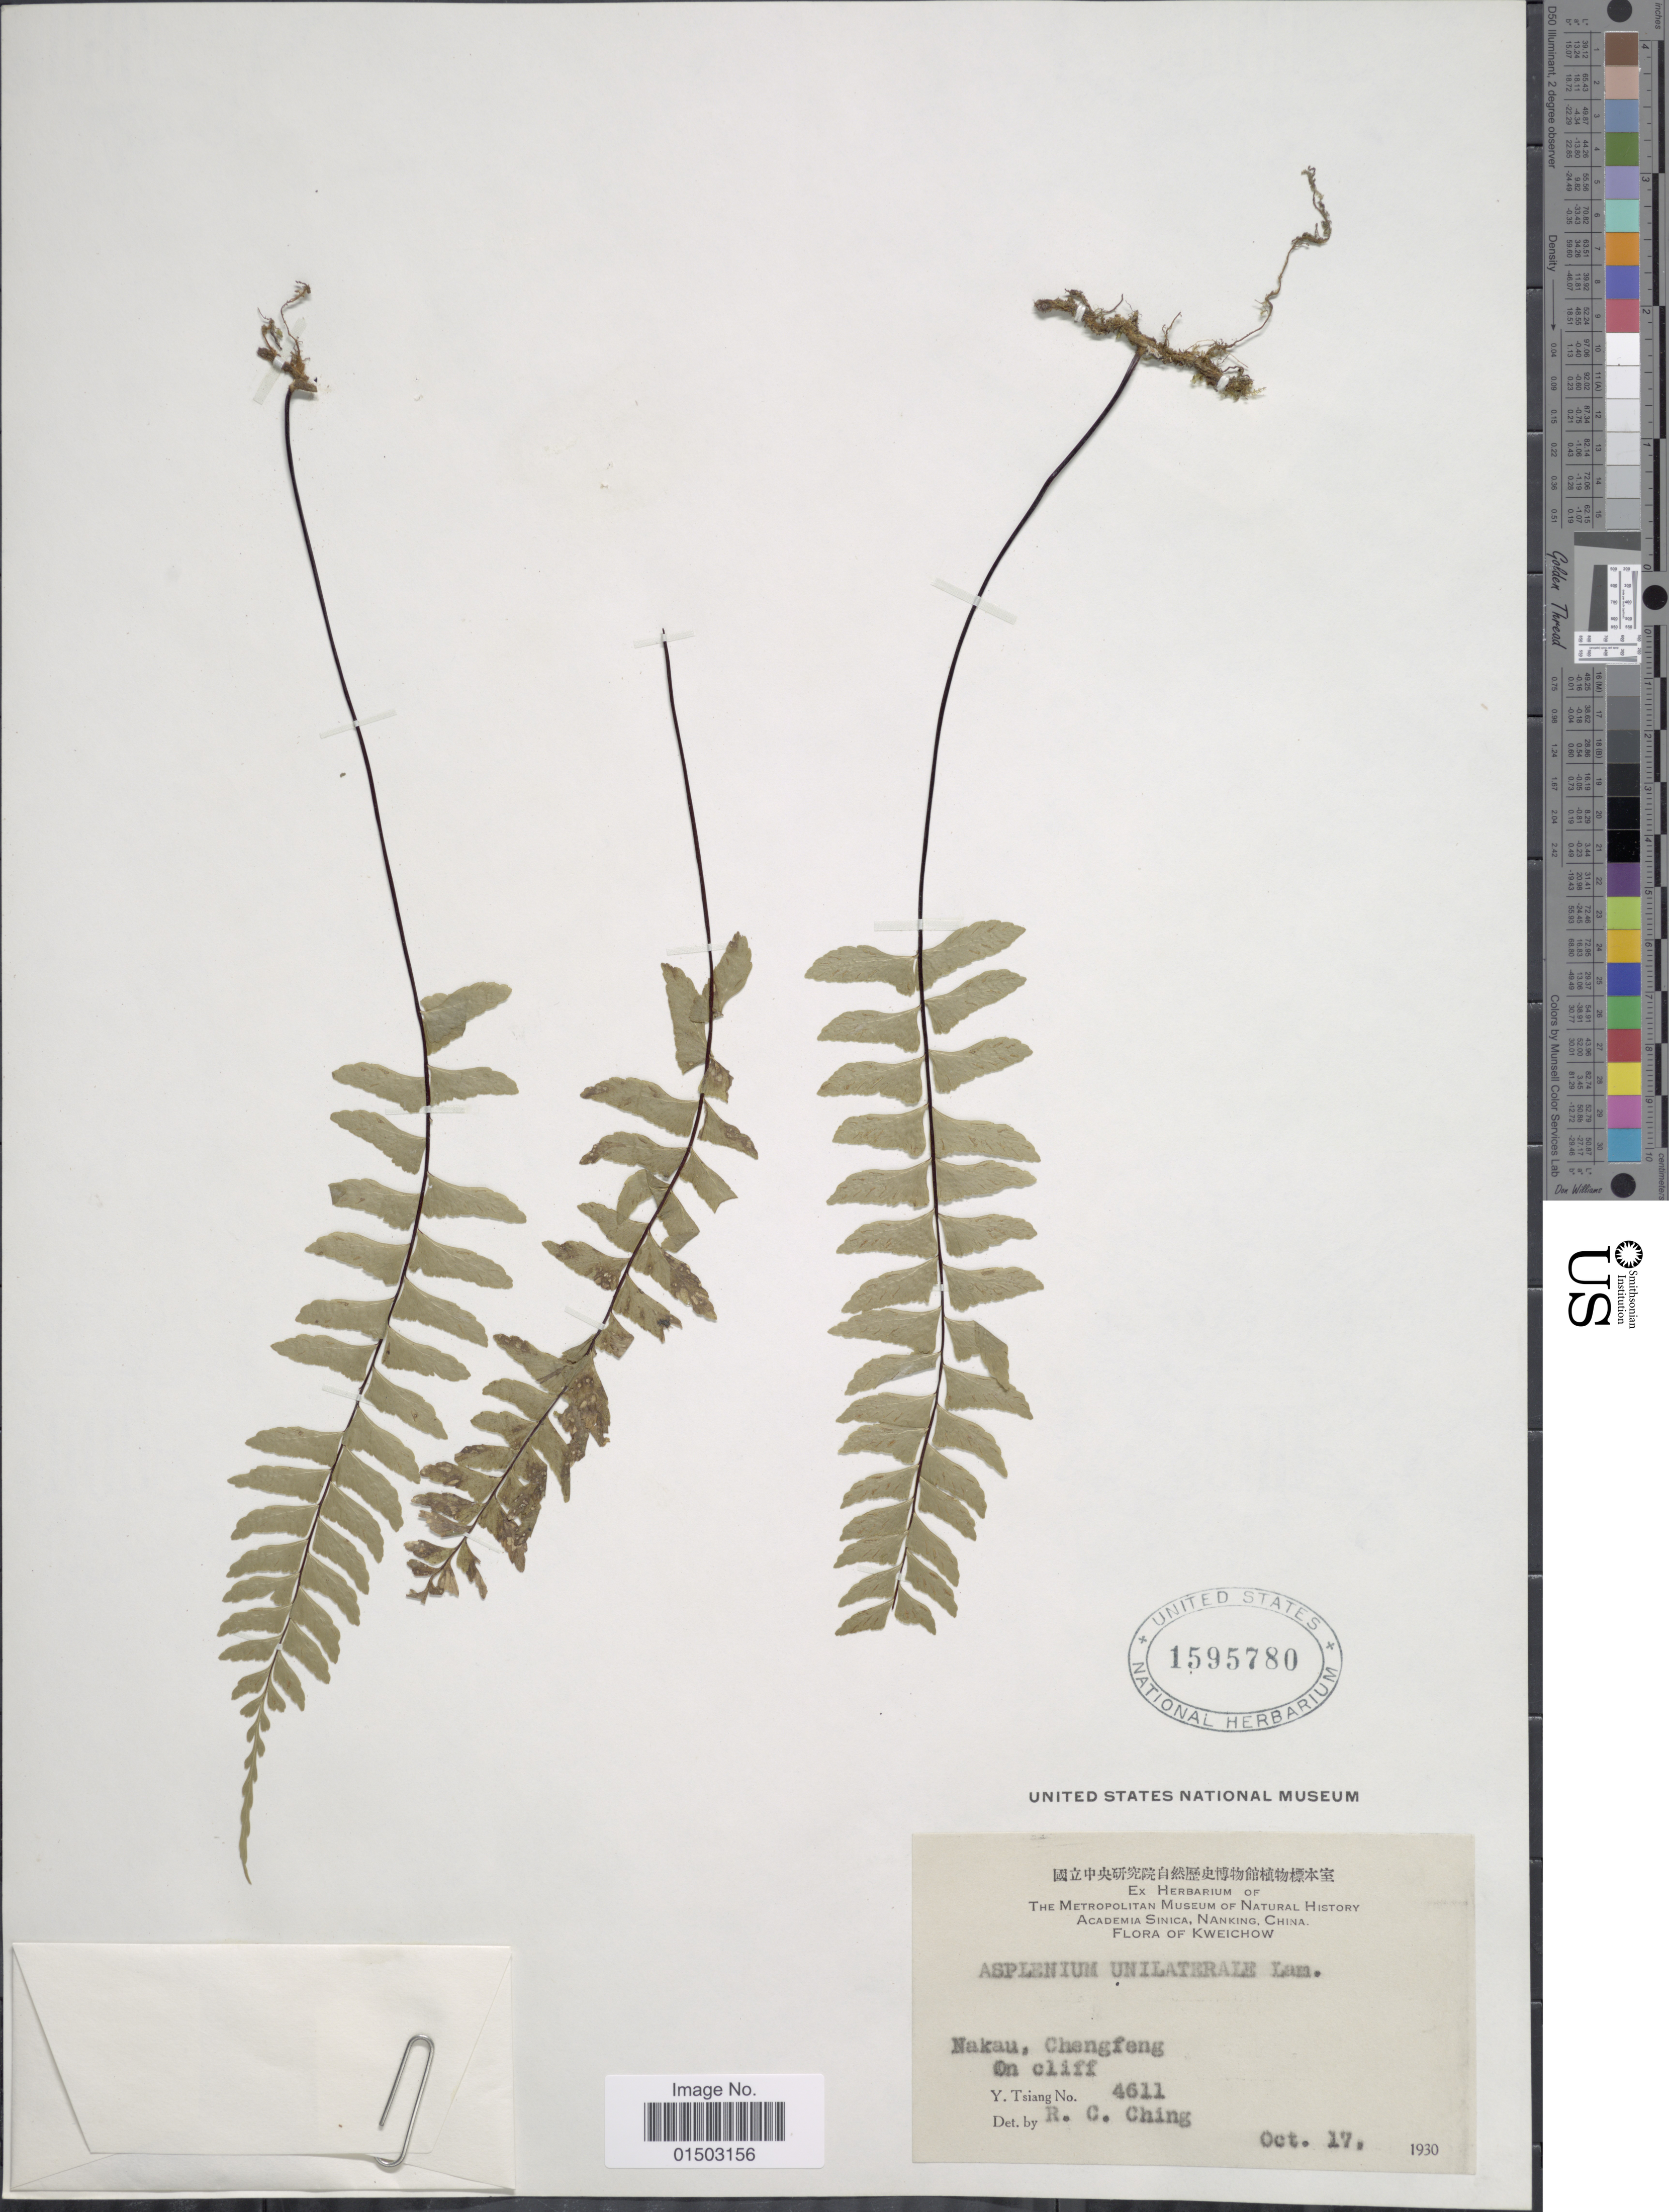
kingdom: Plantae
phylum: Tracheophyta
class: Polypodiopsida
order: Polypodiales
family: Aspleniaceae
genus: Hymenasplenium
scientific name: Hymenasplenium unilaterale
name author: (Lam.) Hayata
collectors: Y. Tsiang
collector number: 4611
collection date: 1930-10-17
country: China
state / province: Guizhou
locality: Kweichow, Nakau, Chengfeng.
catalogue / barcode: US 1595780